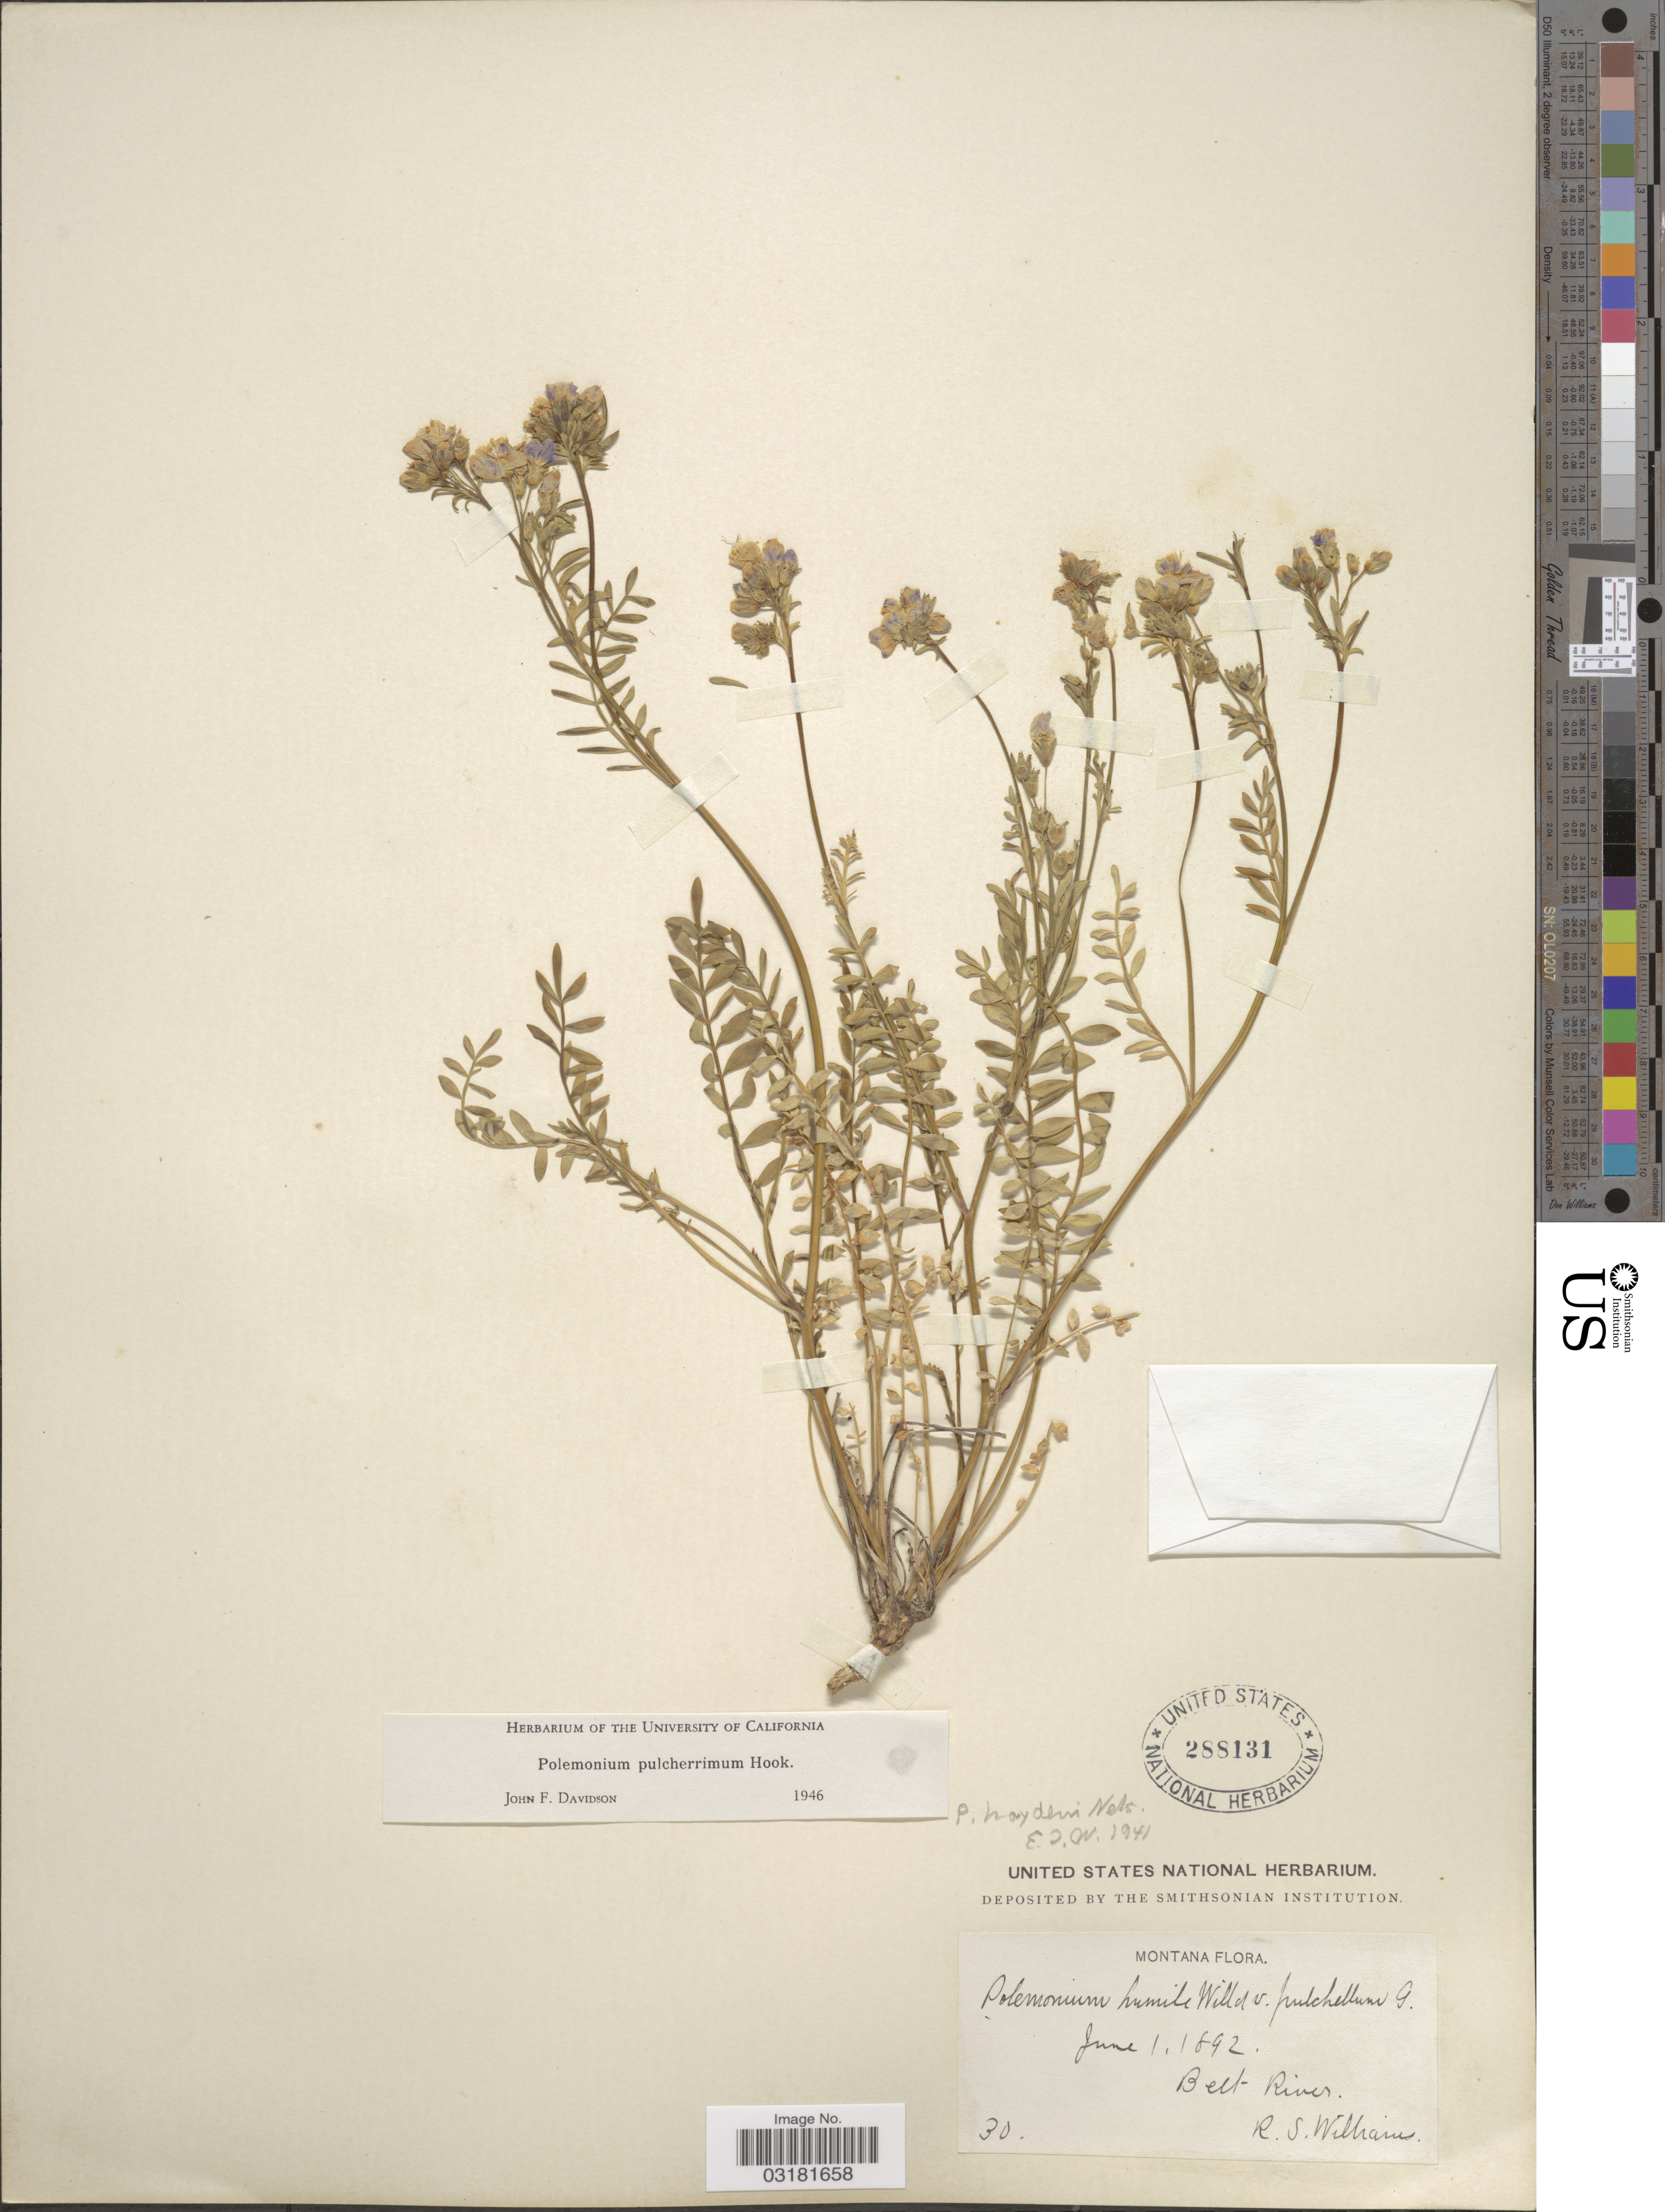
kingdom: Plantae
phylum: Tracheophyta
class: Magnoliopsida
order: Ericales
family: Polemoniaceae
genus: Polemonium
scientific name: Polemonium pulcherrimum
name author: Hook.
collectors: R. S. Williams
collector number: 30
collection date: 1892-06-01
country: United States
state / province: Montana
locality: Belt River.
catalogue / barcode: US 288131